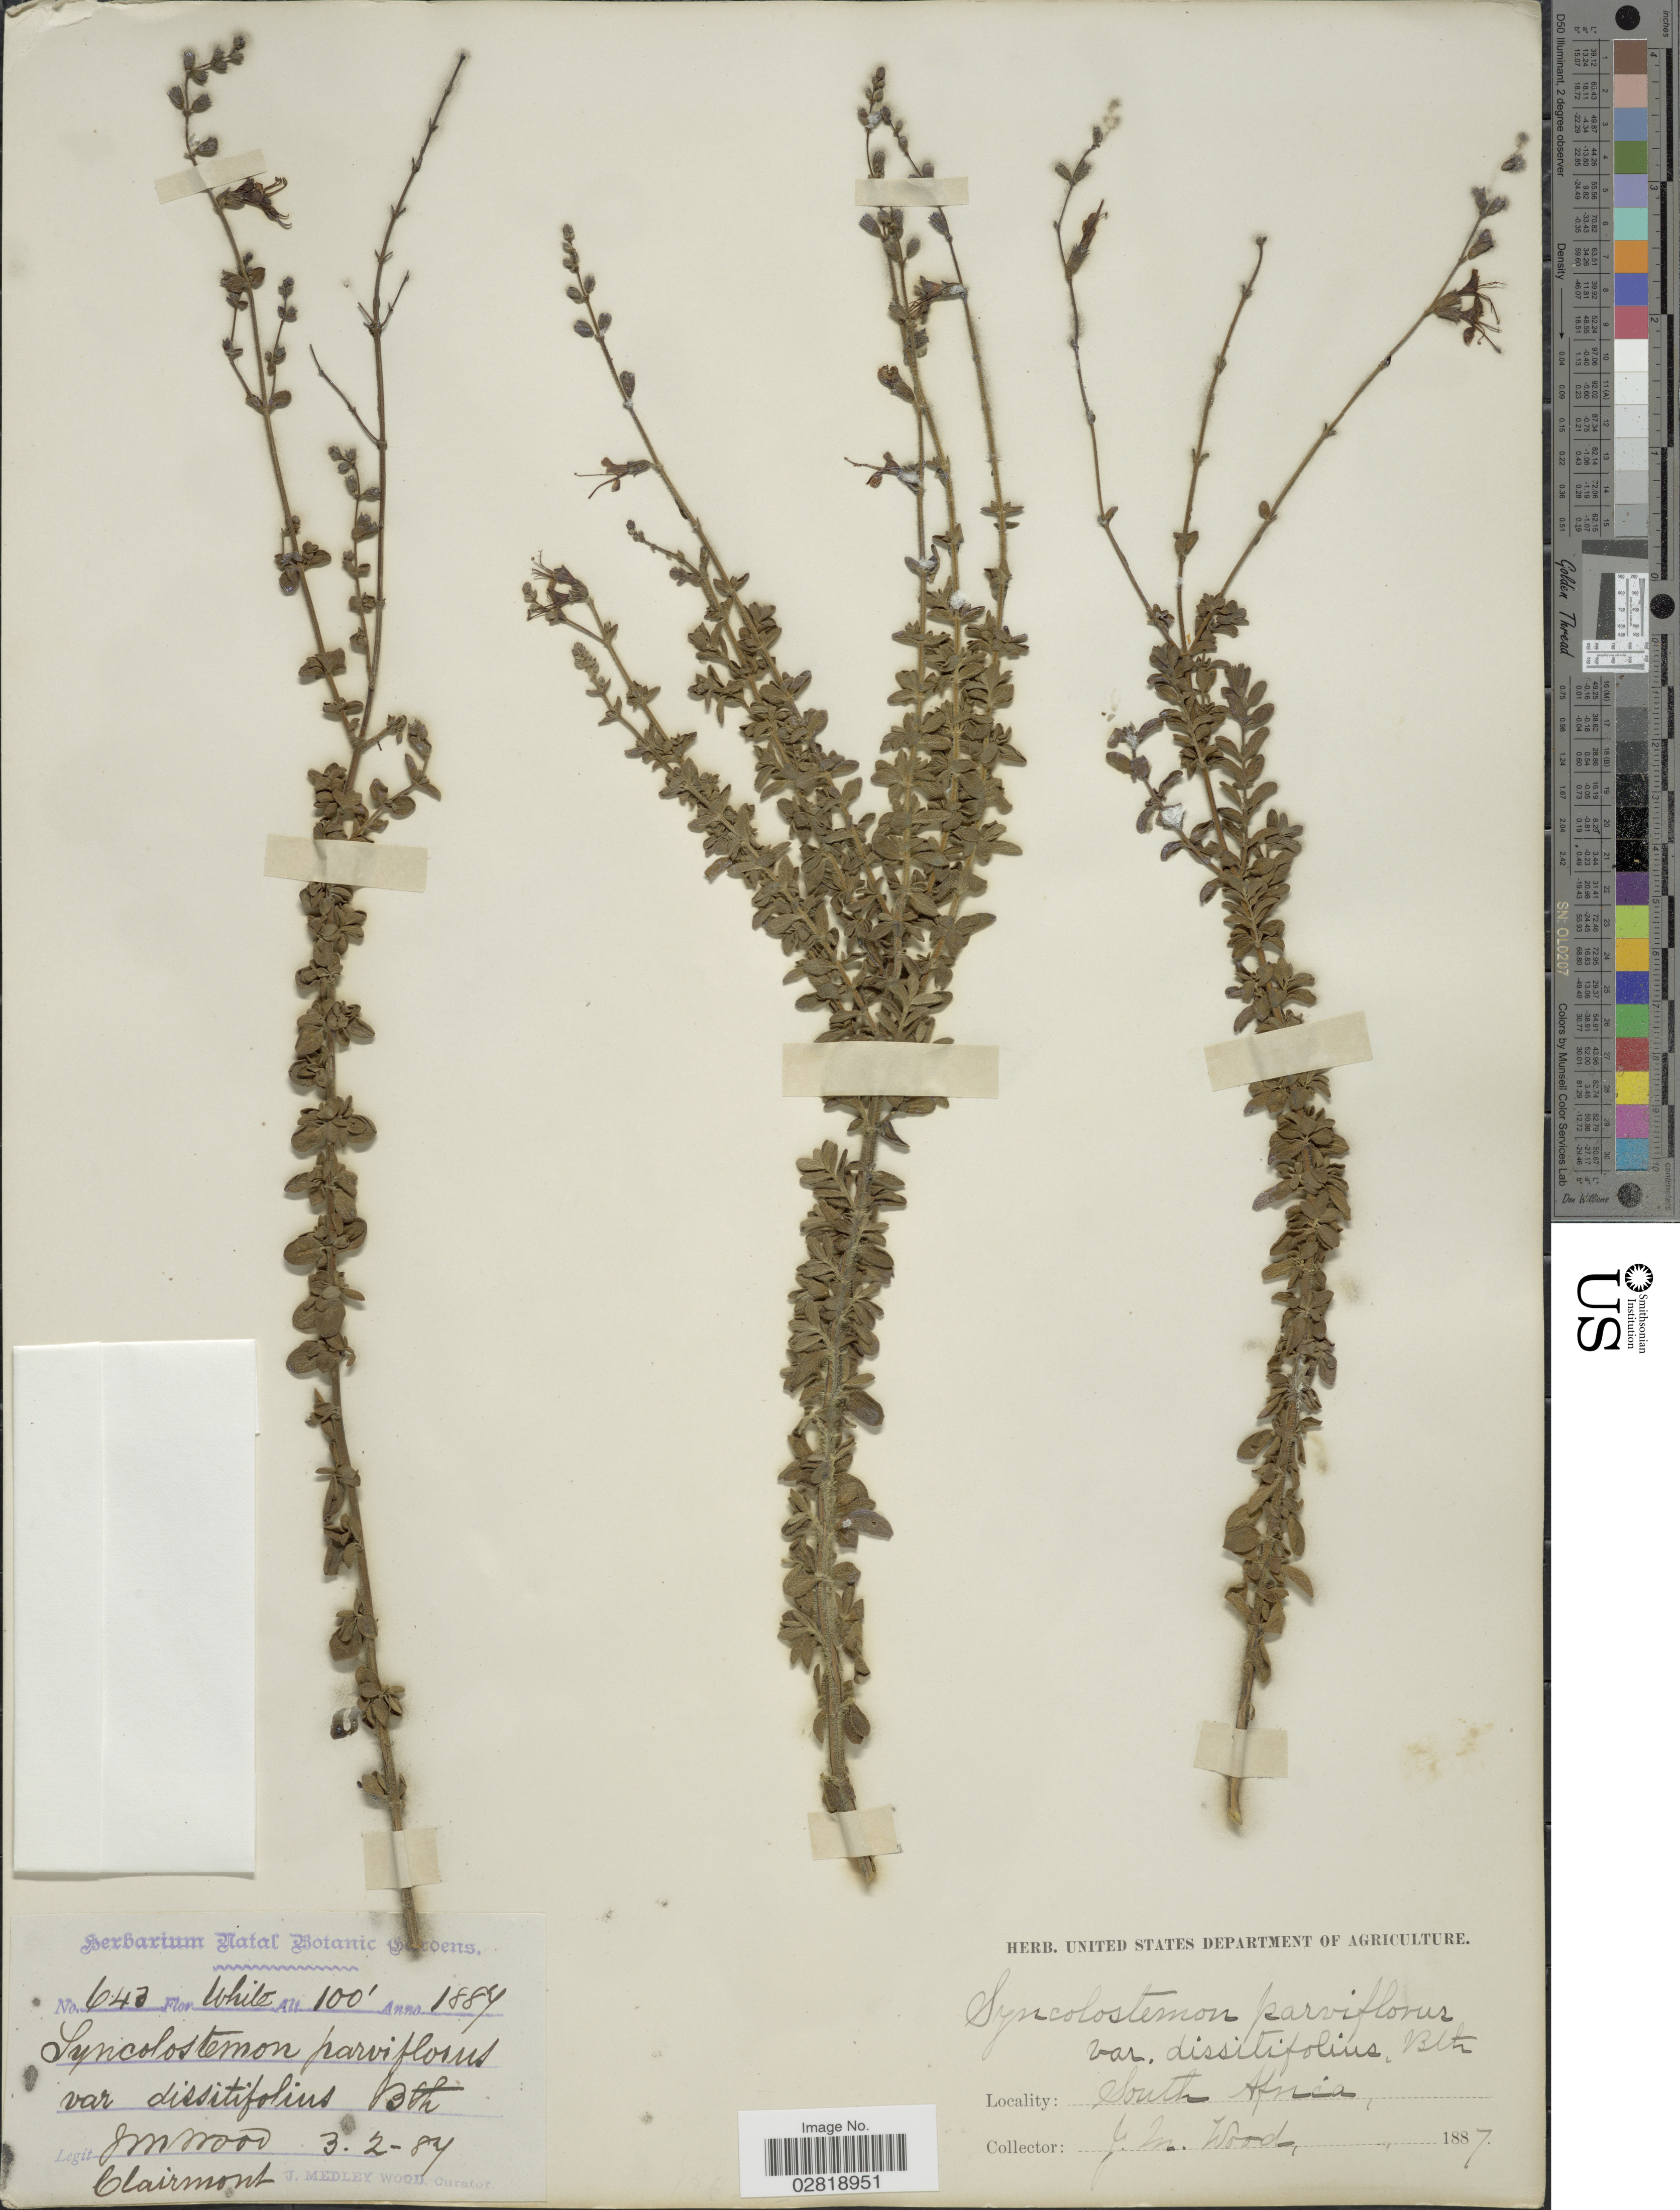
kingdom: Plantae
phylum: Tracheophyta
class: Magnoliopsida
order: Lamiales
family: Lamiaceae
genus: Syncolostemon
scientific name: Syncolostemon parviflorus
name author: E. Mey. ex Benth.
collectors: J. Medley Wood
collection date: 1887-02-03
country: South Africa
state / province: KwaZulu-Natal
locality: Clairmont.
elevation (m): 30